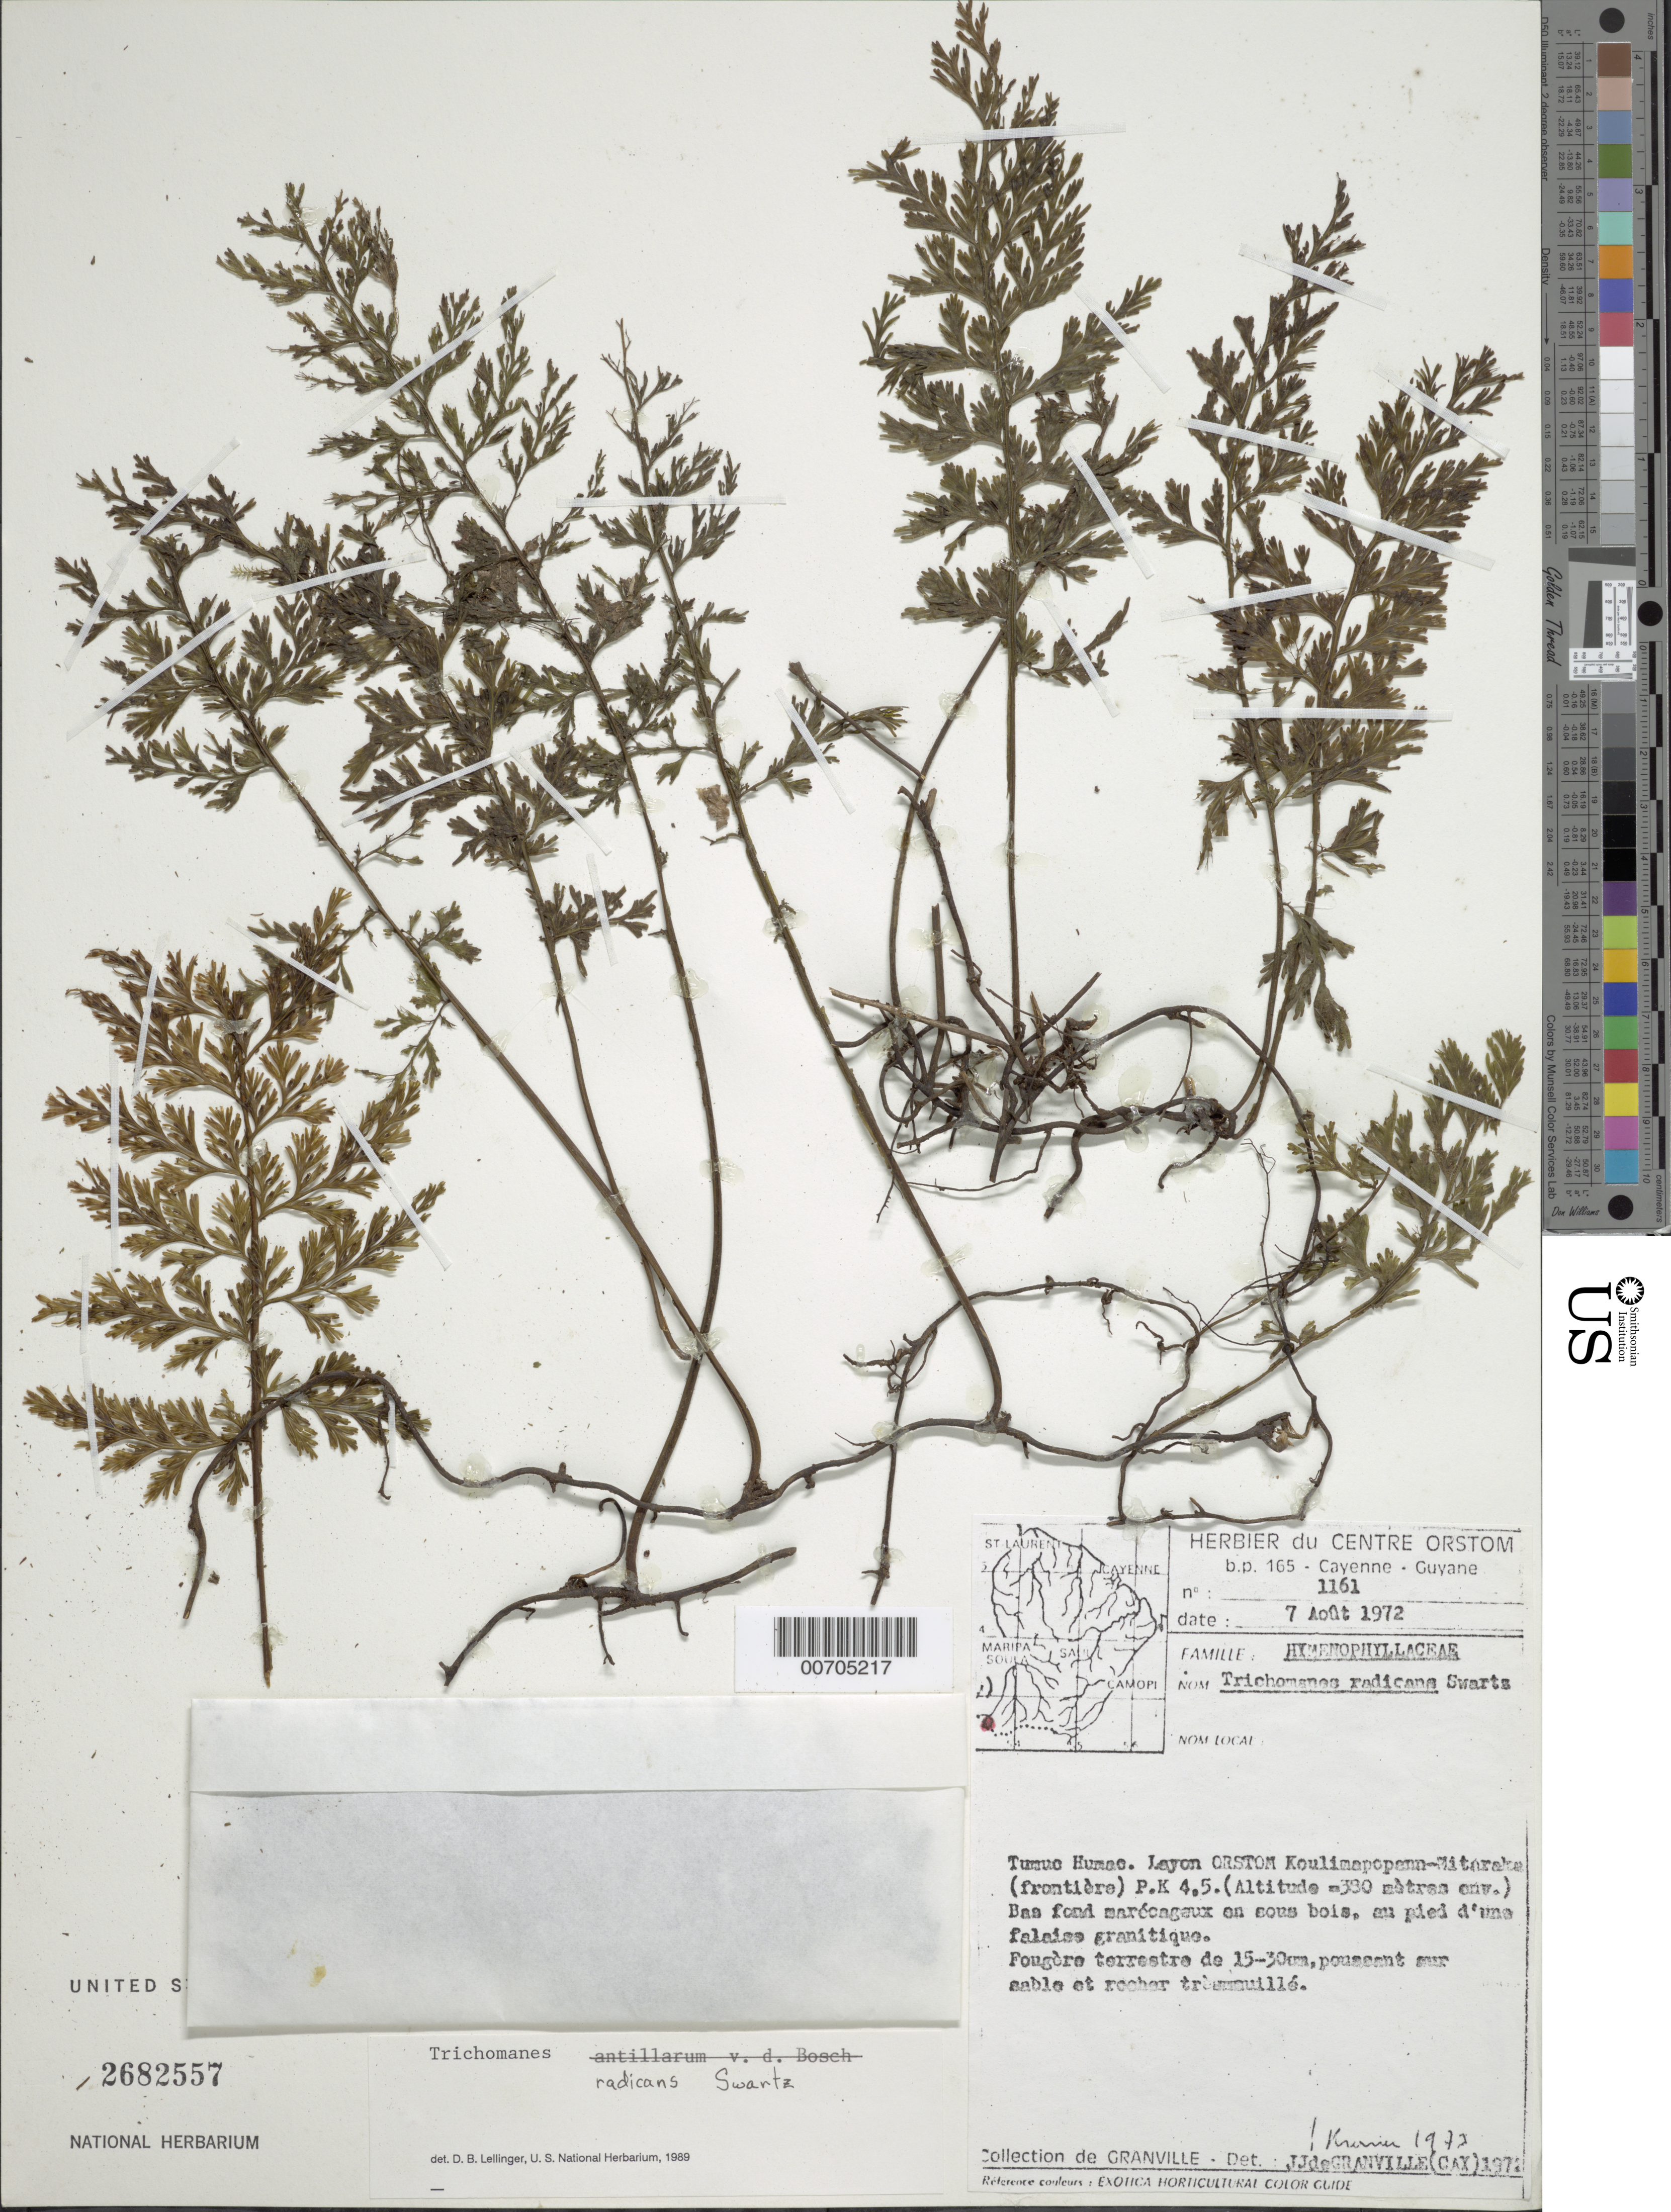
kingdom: Plantae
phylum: Tracheophyta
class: Polypodiopsida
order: Hymenophyllales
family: Hymenophyllaceae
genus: Vandenboschia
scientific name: Vandenboschia radicans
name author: (Sw.) Copel.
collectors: J.-J. de Granville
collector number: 1161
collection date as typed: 7-Aug-72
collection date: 1972-08-07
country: French Guiana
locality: Tumuc-Humac, ORSTOM Koulimapopann-Mitaraka, PK 4.5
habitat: Low marshy area in understory, at foot of granite cliff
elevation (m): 380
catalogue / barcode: US 2682557